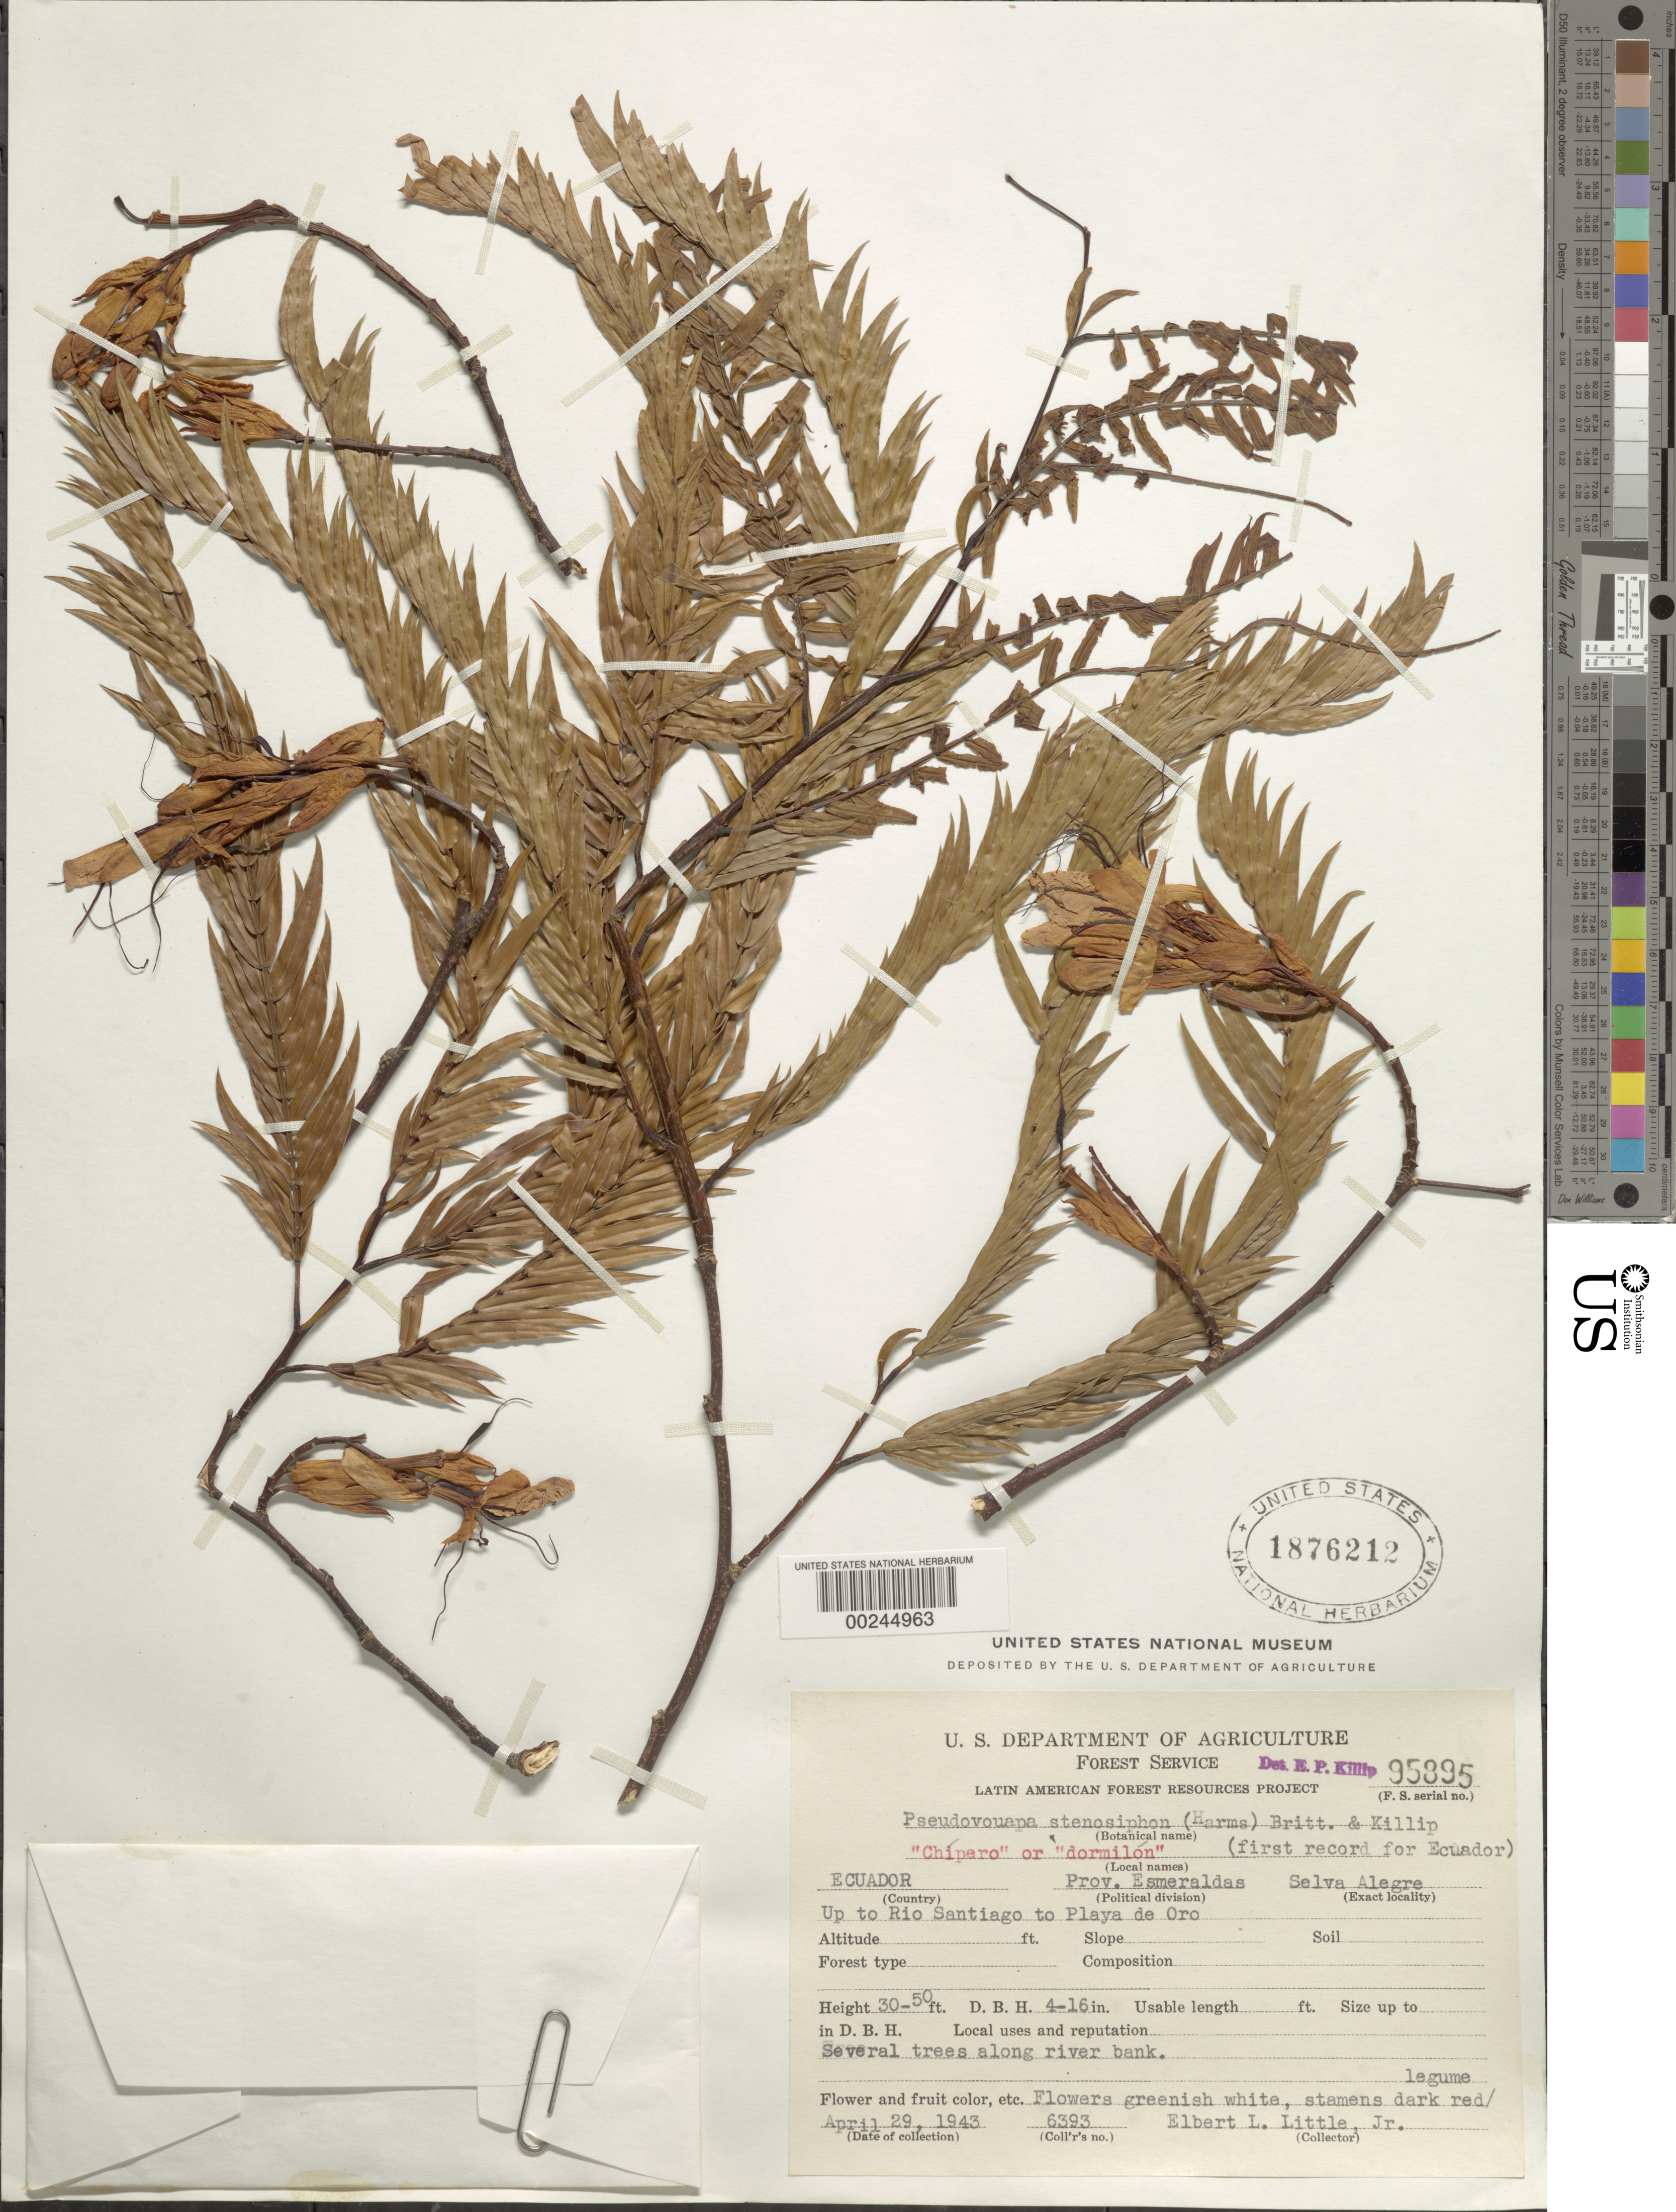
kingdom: Plantae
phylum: Tracheophyta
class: Magnoliopsida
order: Fabales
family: Fabaceae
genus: Macrolobium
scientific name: Macrolobium stenosiphon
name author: Harms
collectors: E. L. Little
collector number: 6393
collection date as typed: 29 Apr 1943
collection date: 1943-04-29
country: Ecuador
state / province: Esmeraldas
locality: Selva Alegre; up to Rio Santiago to Playa de Oro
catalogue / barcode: US 1876212